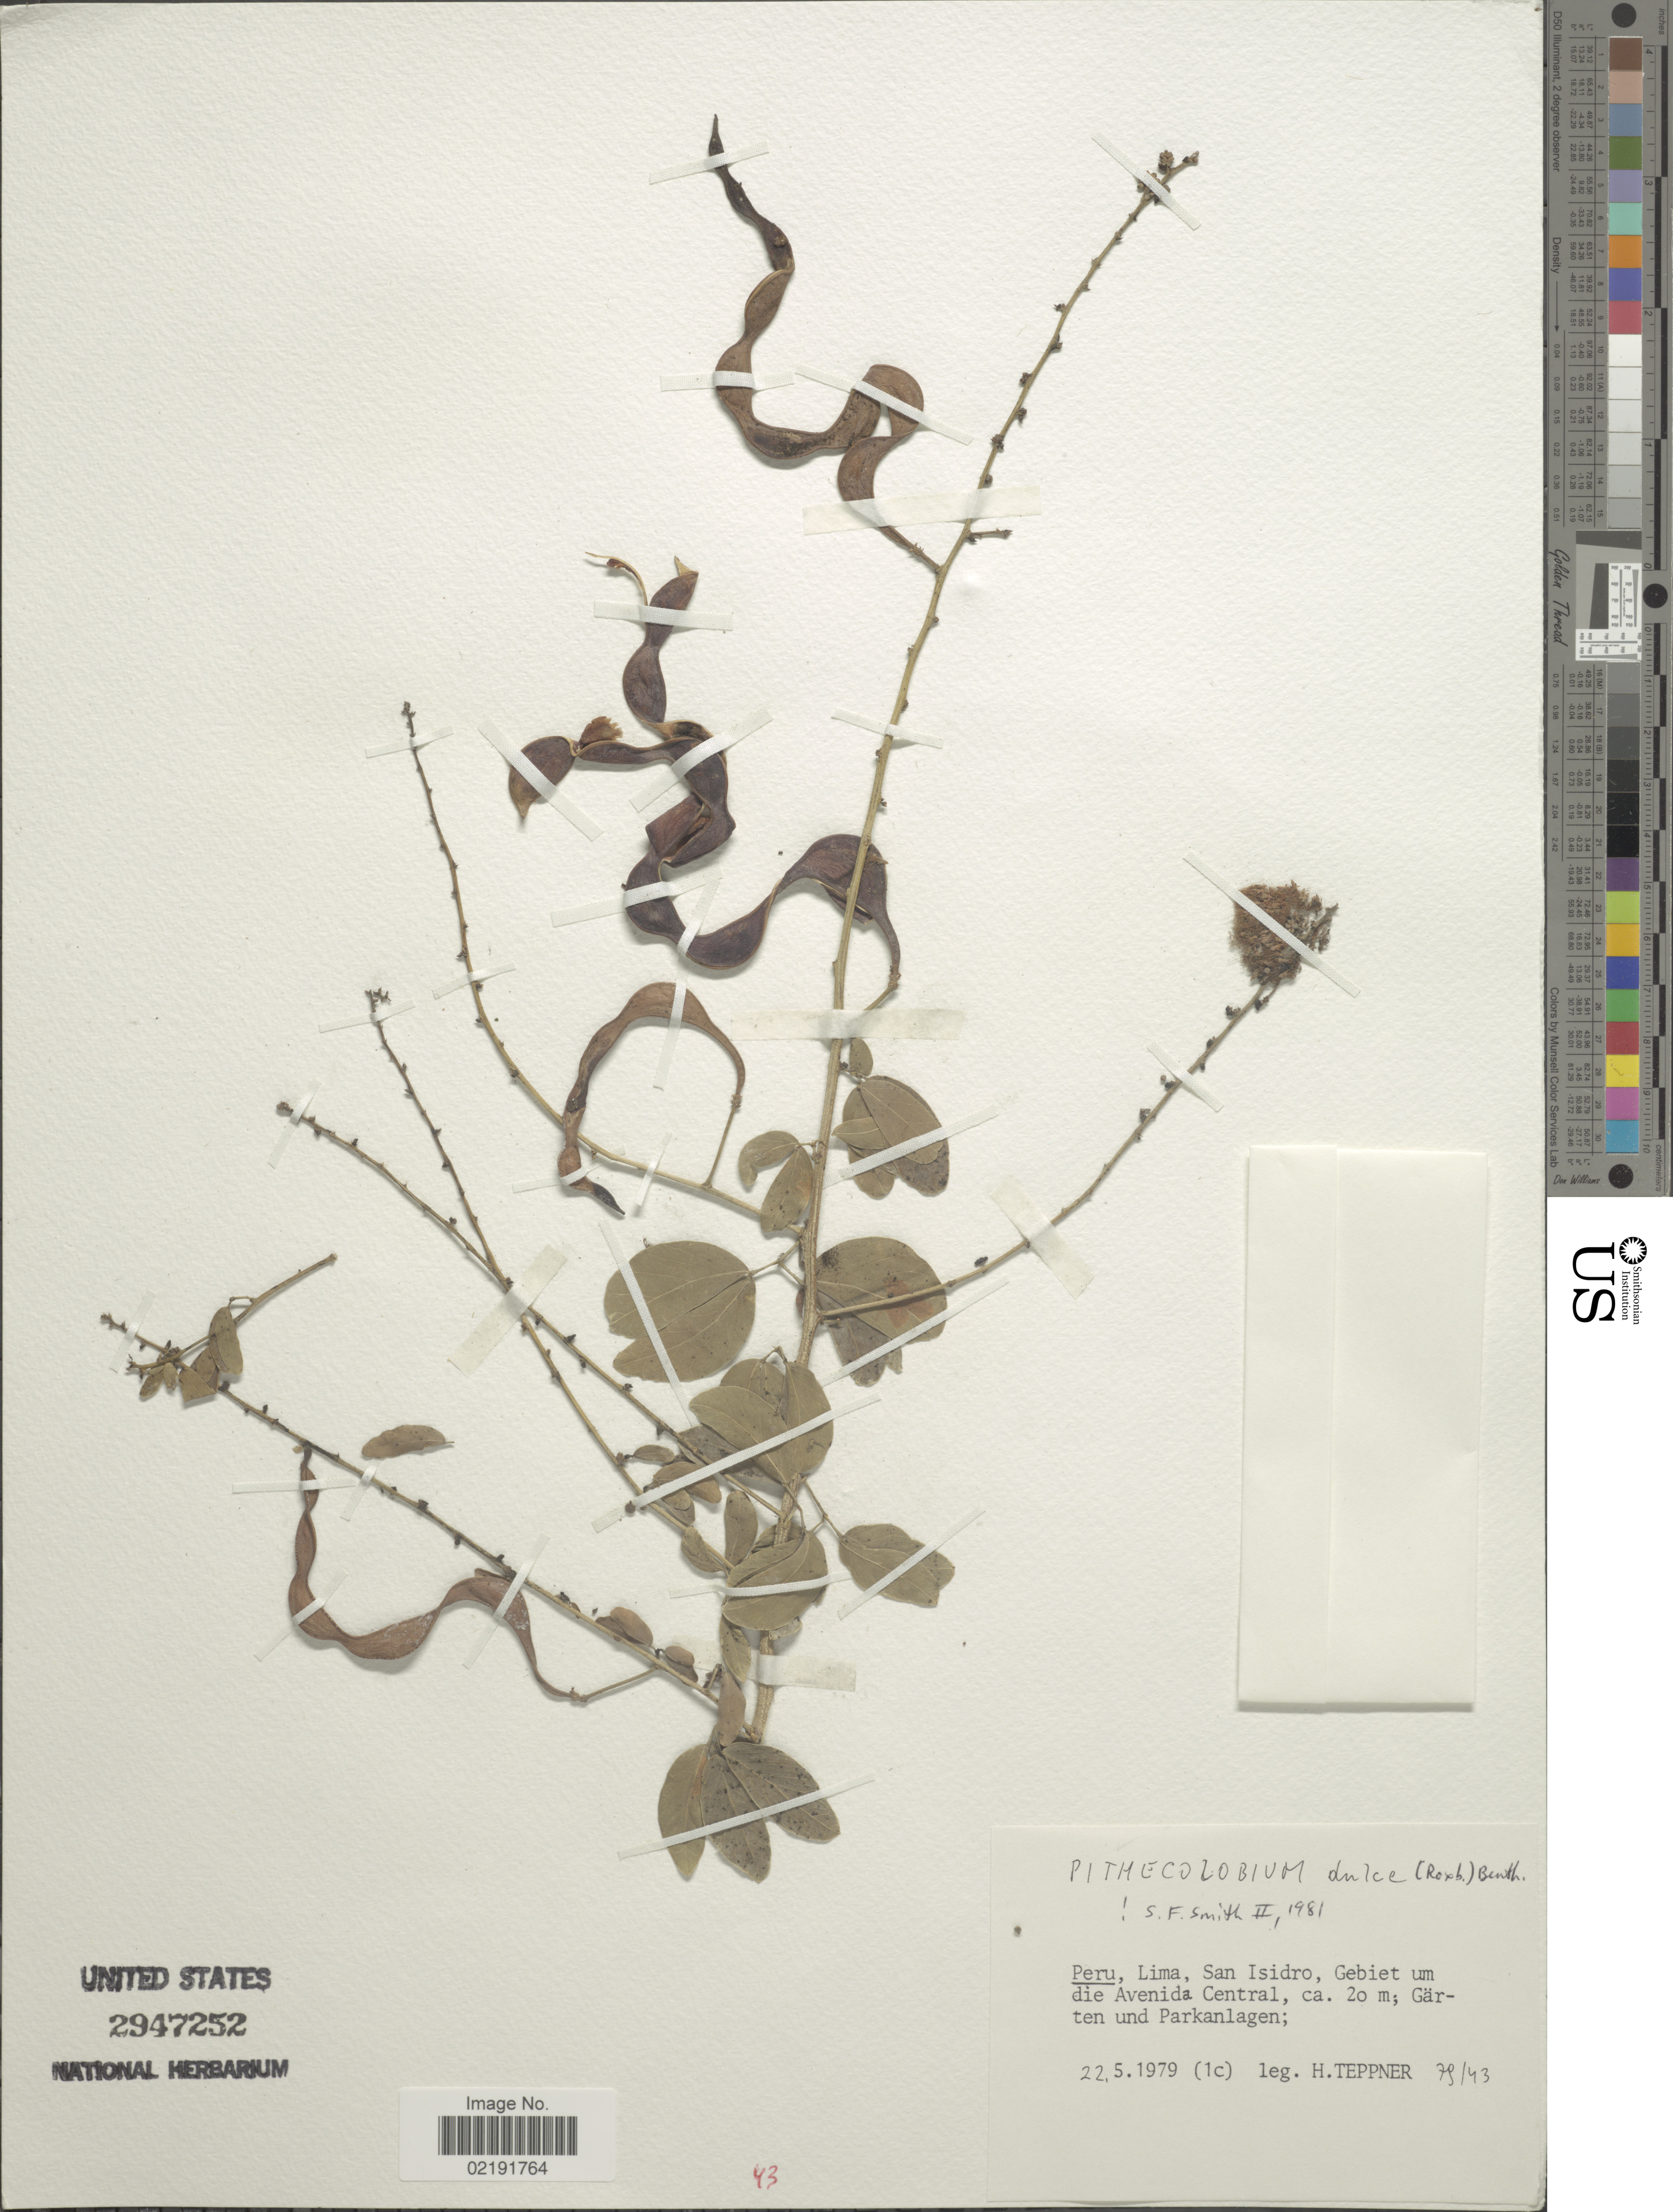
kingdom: Plantae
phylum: Tracheophyta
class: Magnoliopsida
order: Fabales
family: Fabaceae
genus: Pithecellobium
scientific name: Pithecellobium dulce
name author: (Roxb.) Benth.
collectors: H. Teppner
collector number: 79/43*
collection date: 1979-05-22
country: Peru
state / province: Lima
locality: Peru, Lima, San Isidro, Gebiet um die Avenida Central. Gärten und Parkanlagen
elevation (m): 20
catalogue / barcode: US 2947252